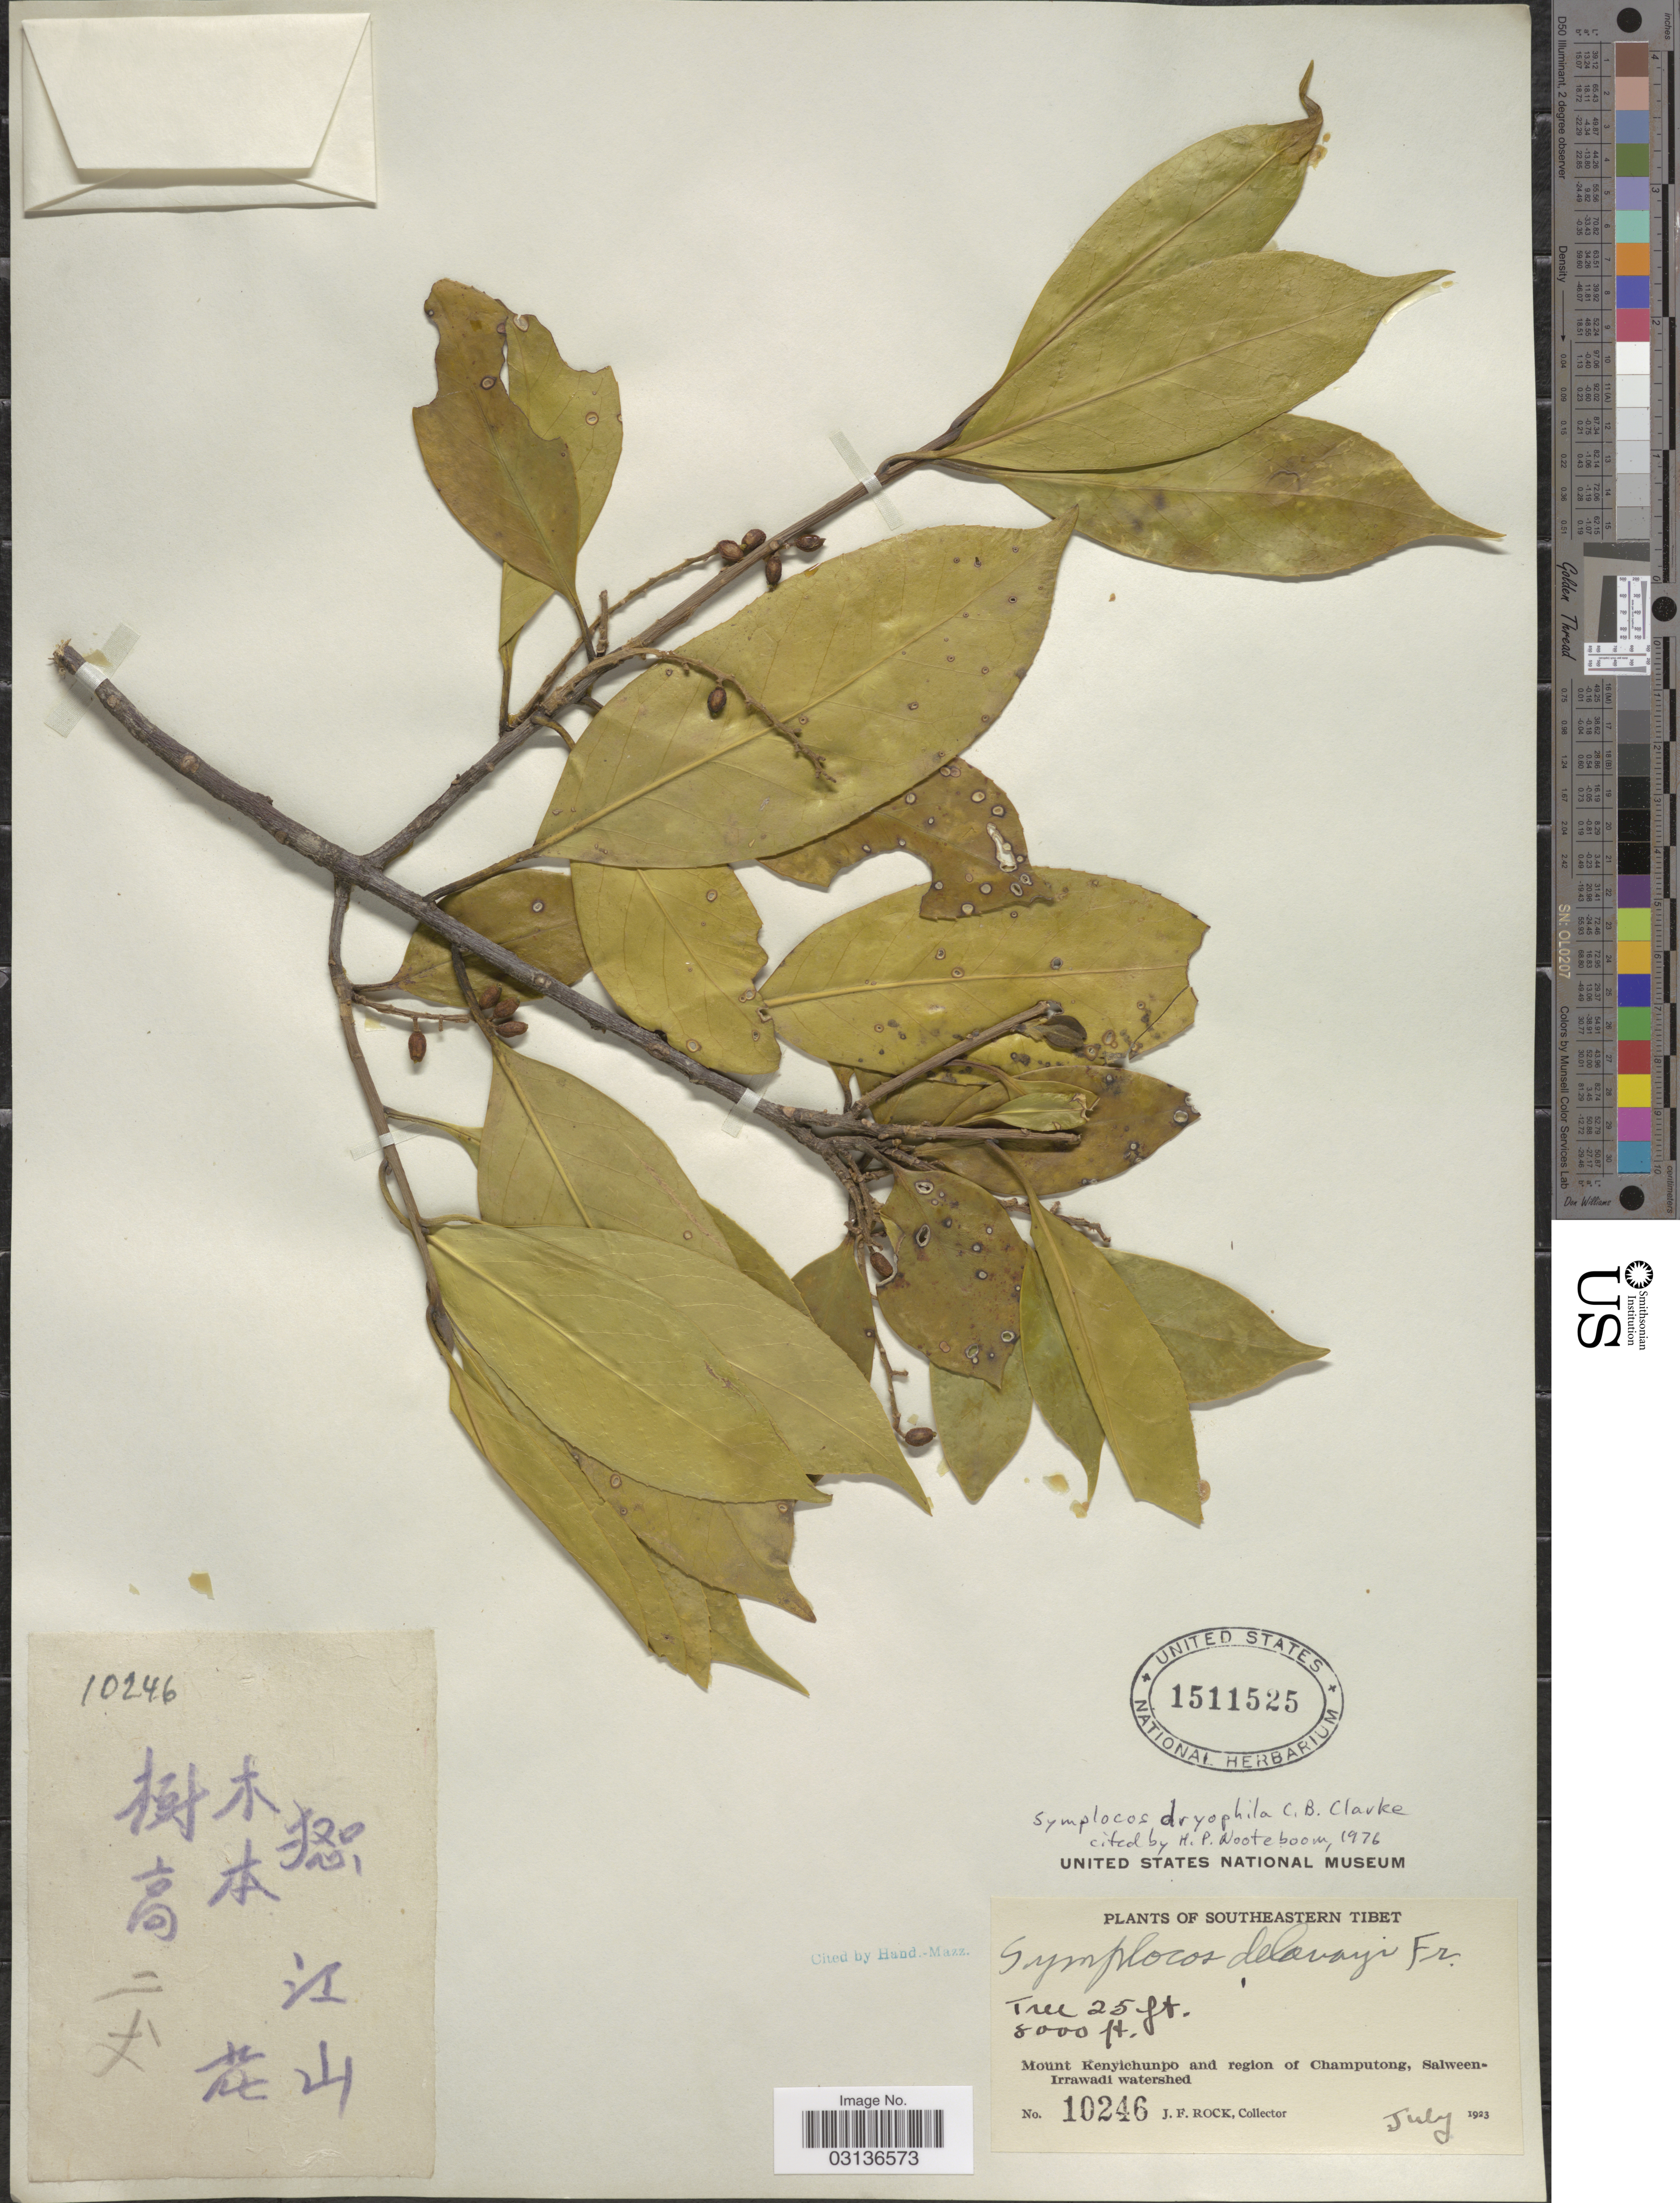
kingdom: Plantae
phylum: Tracheophyta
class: Magnoliopsida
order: Ericales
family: Symplocaceae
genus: Symplocos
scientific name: Symplocos dryophila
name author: C.B. Clarke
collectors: J. Rock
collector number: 10246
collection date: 1923-07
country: China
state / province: Xizang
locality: Southeastern Tibet. Mount Kenyichunpo and region of Champutong, Salween-Irrawadi watershed.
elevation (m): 2438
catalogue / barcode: US 1511525